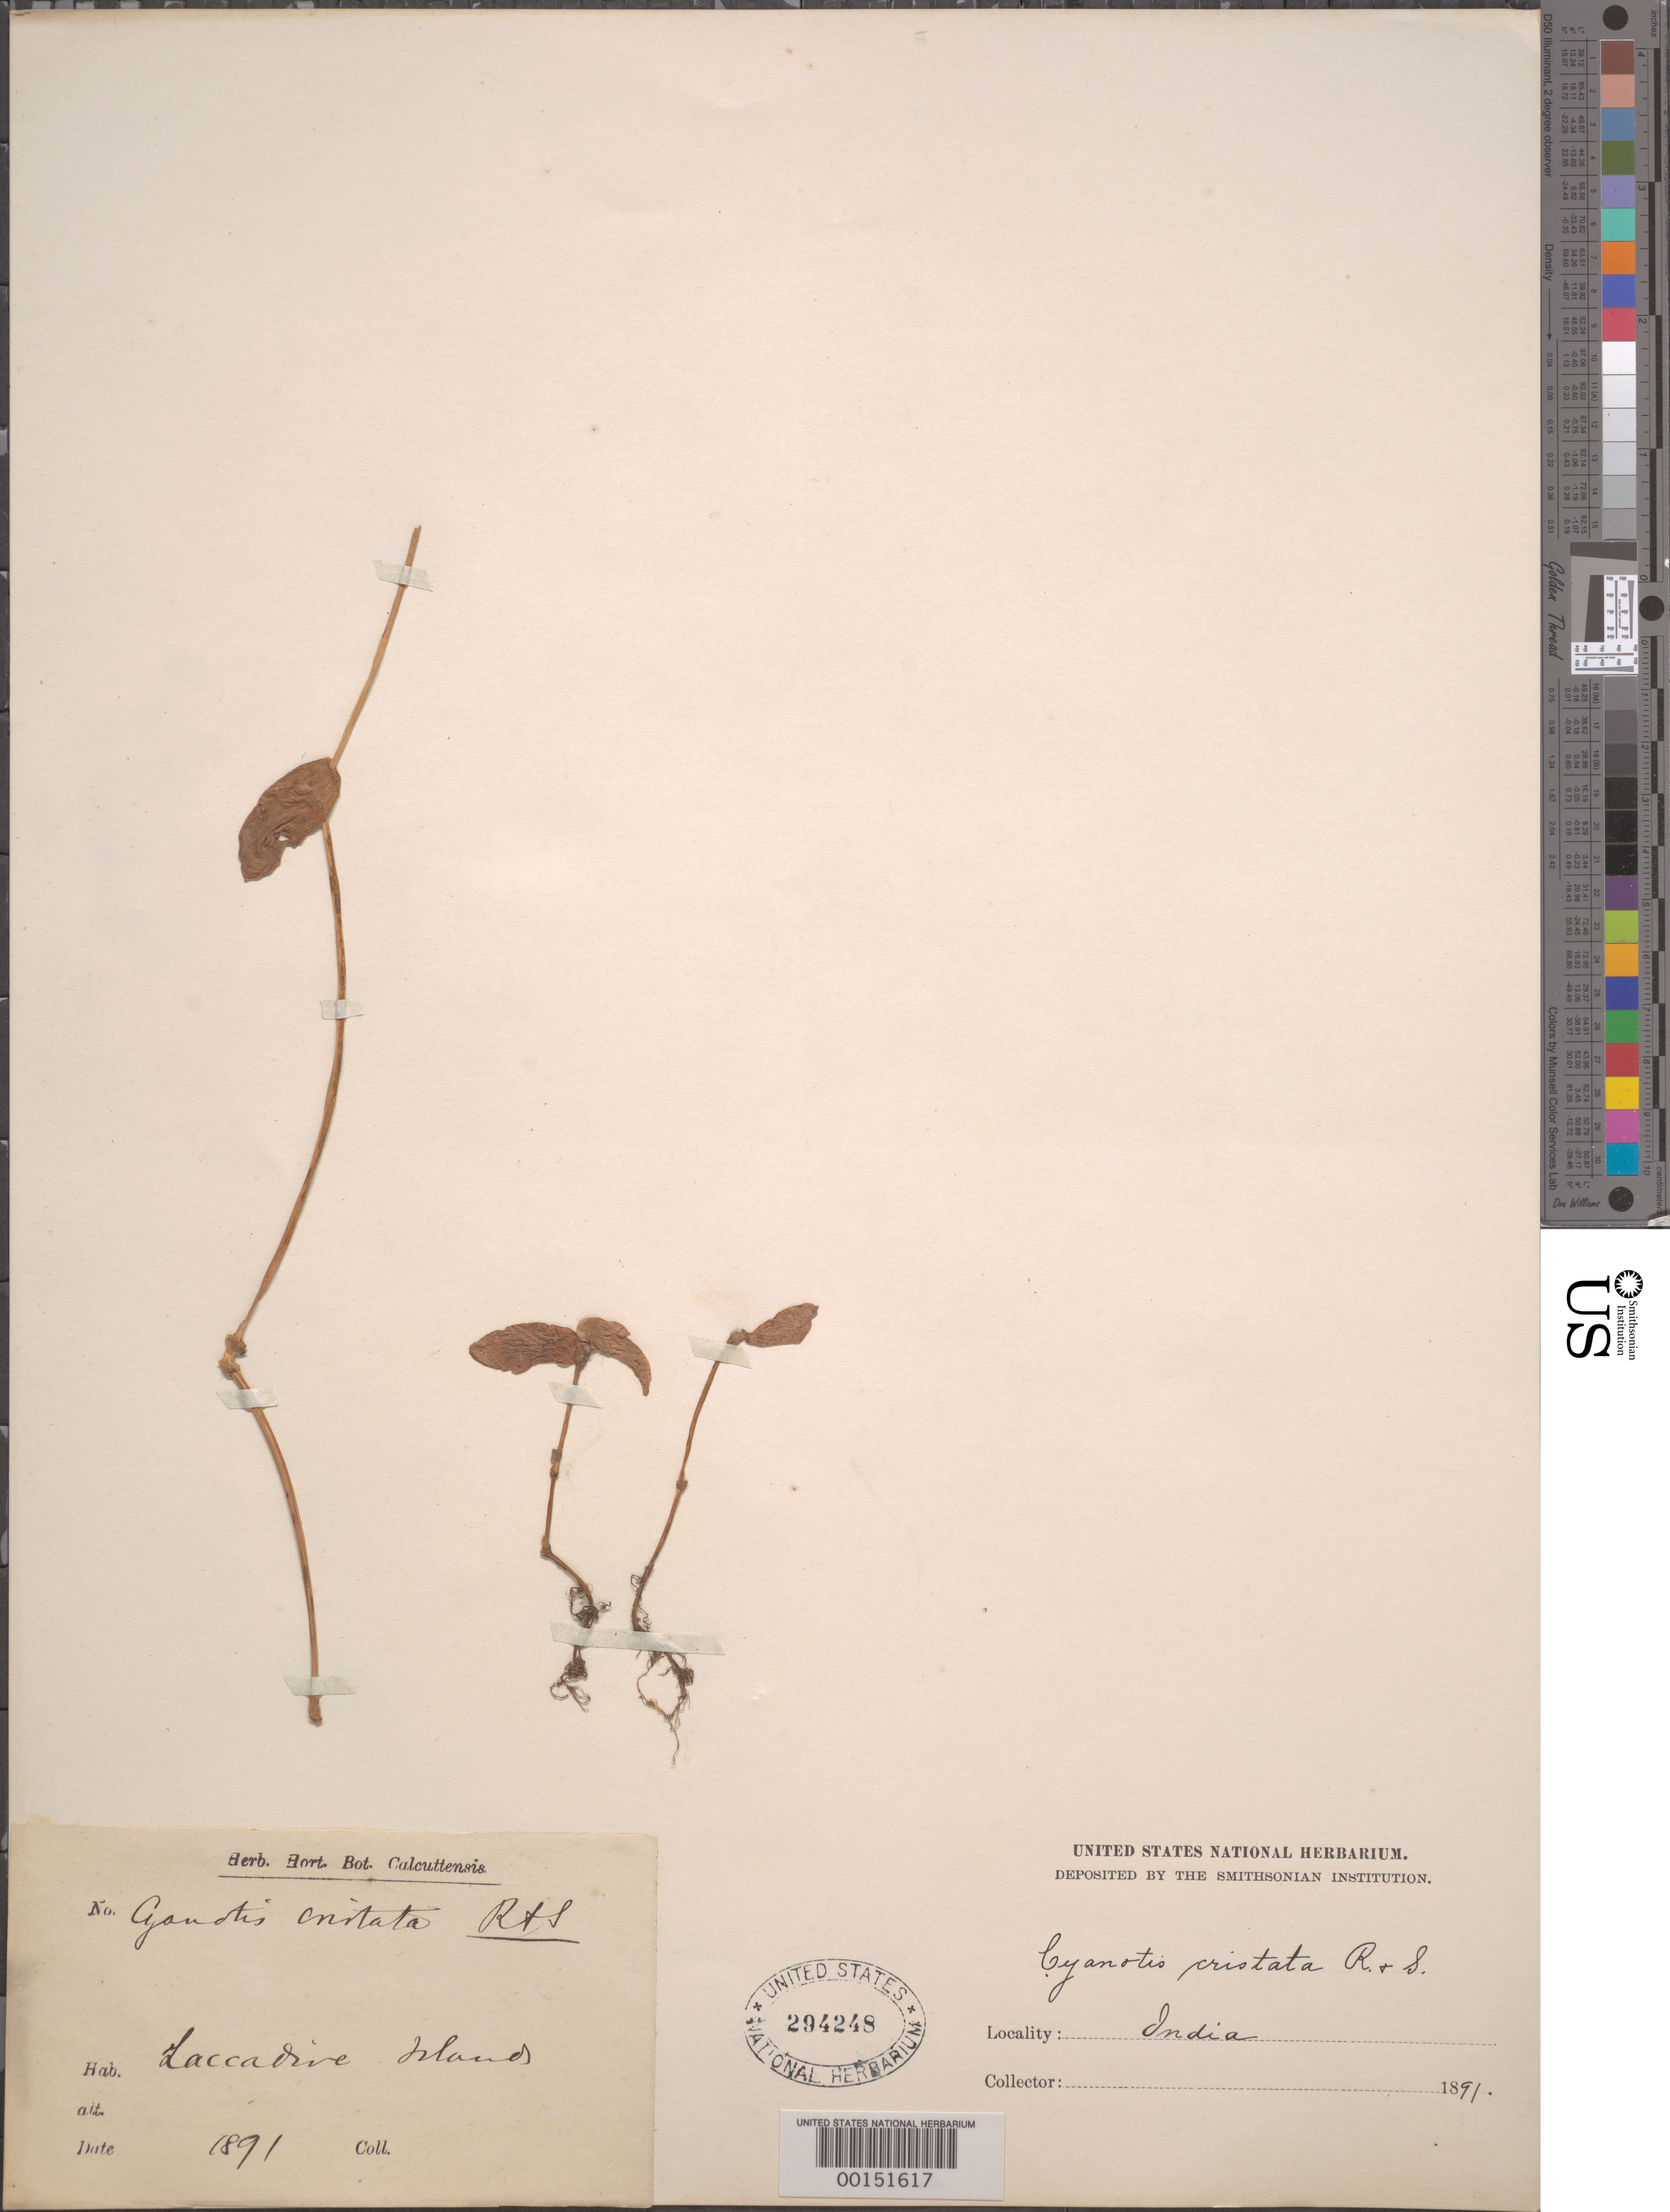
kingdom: Plantae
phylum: Tracheophyta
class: Liliopsida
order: Commelinales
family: Commelinaceae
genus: Cyanotis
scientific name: Cyanotis cristata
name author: (L.) D. Don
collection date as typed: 1891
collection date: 1891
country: India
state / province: Tamil Nadu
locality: Laccadive islands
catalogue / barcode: US 294248